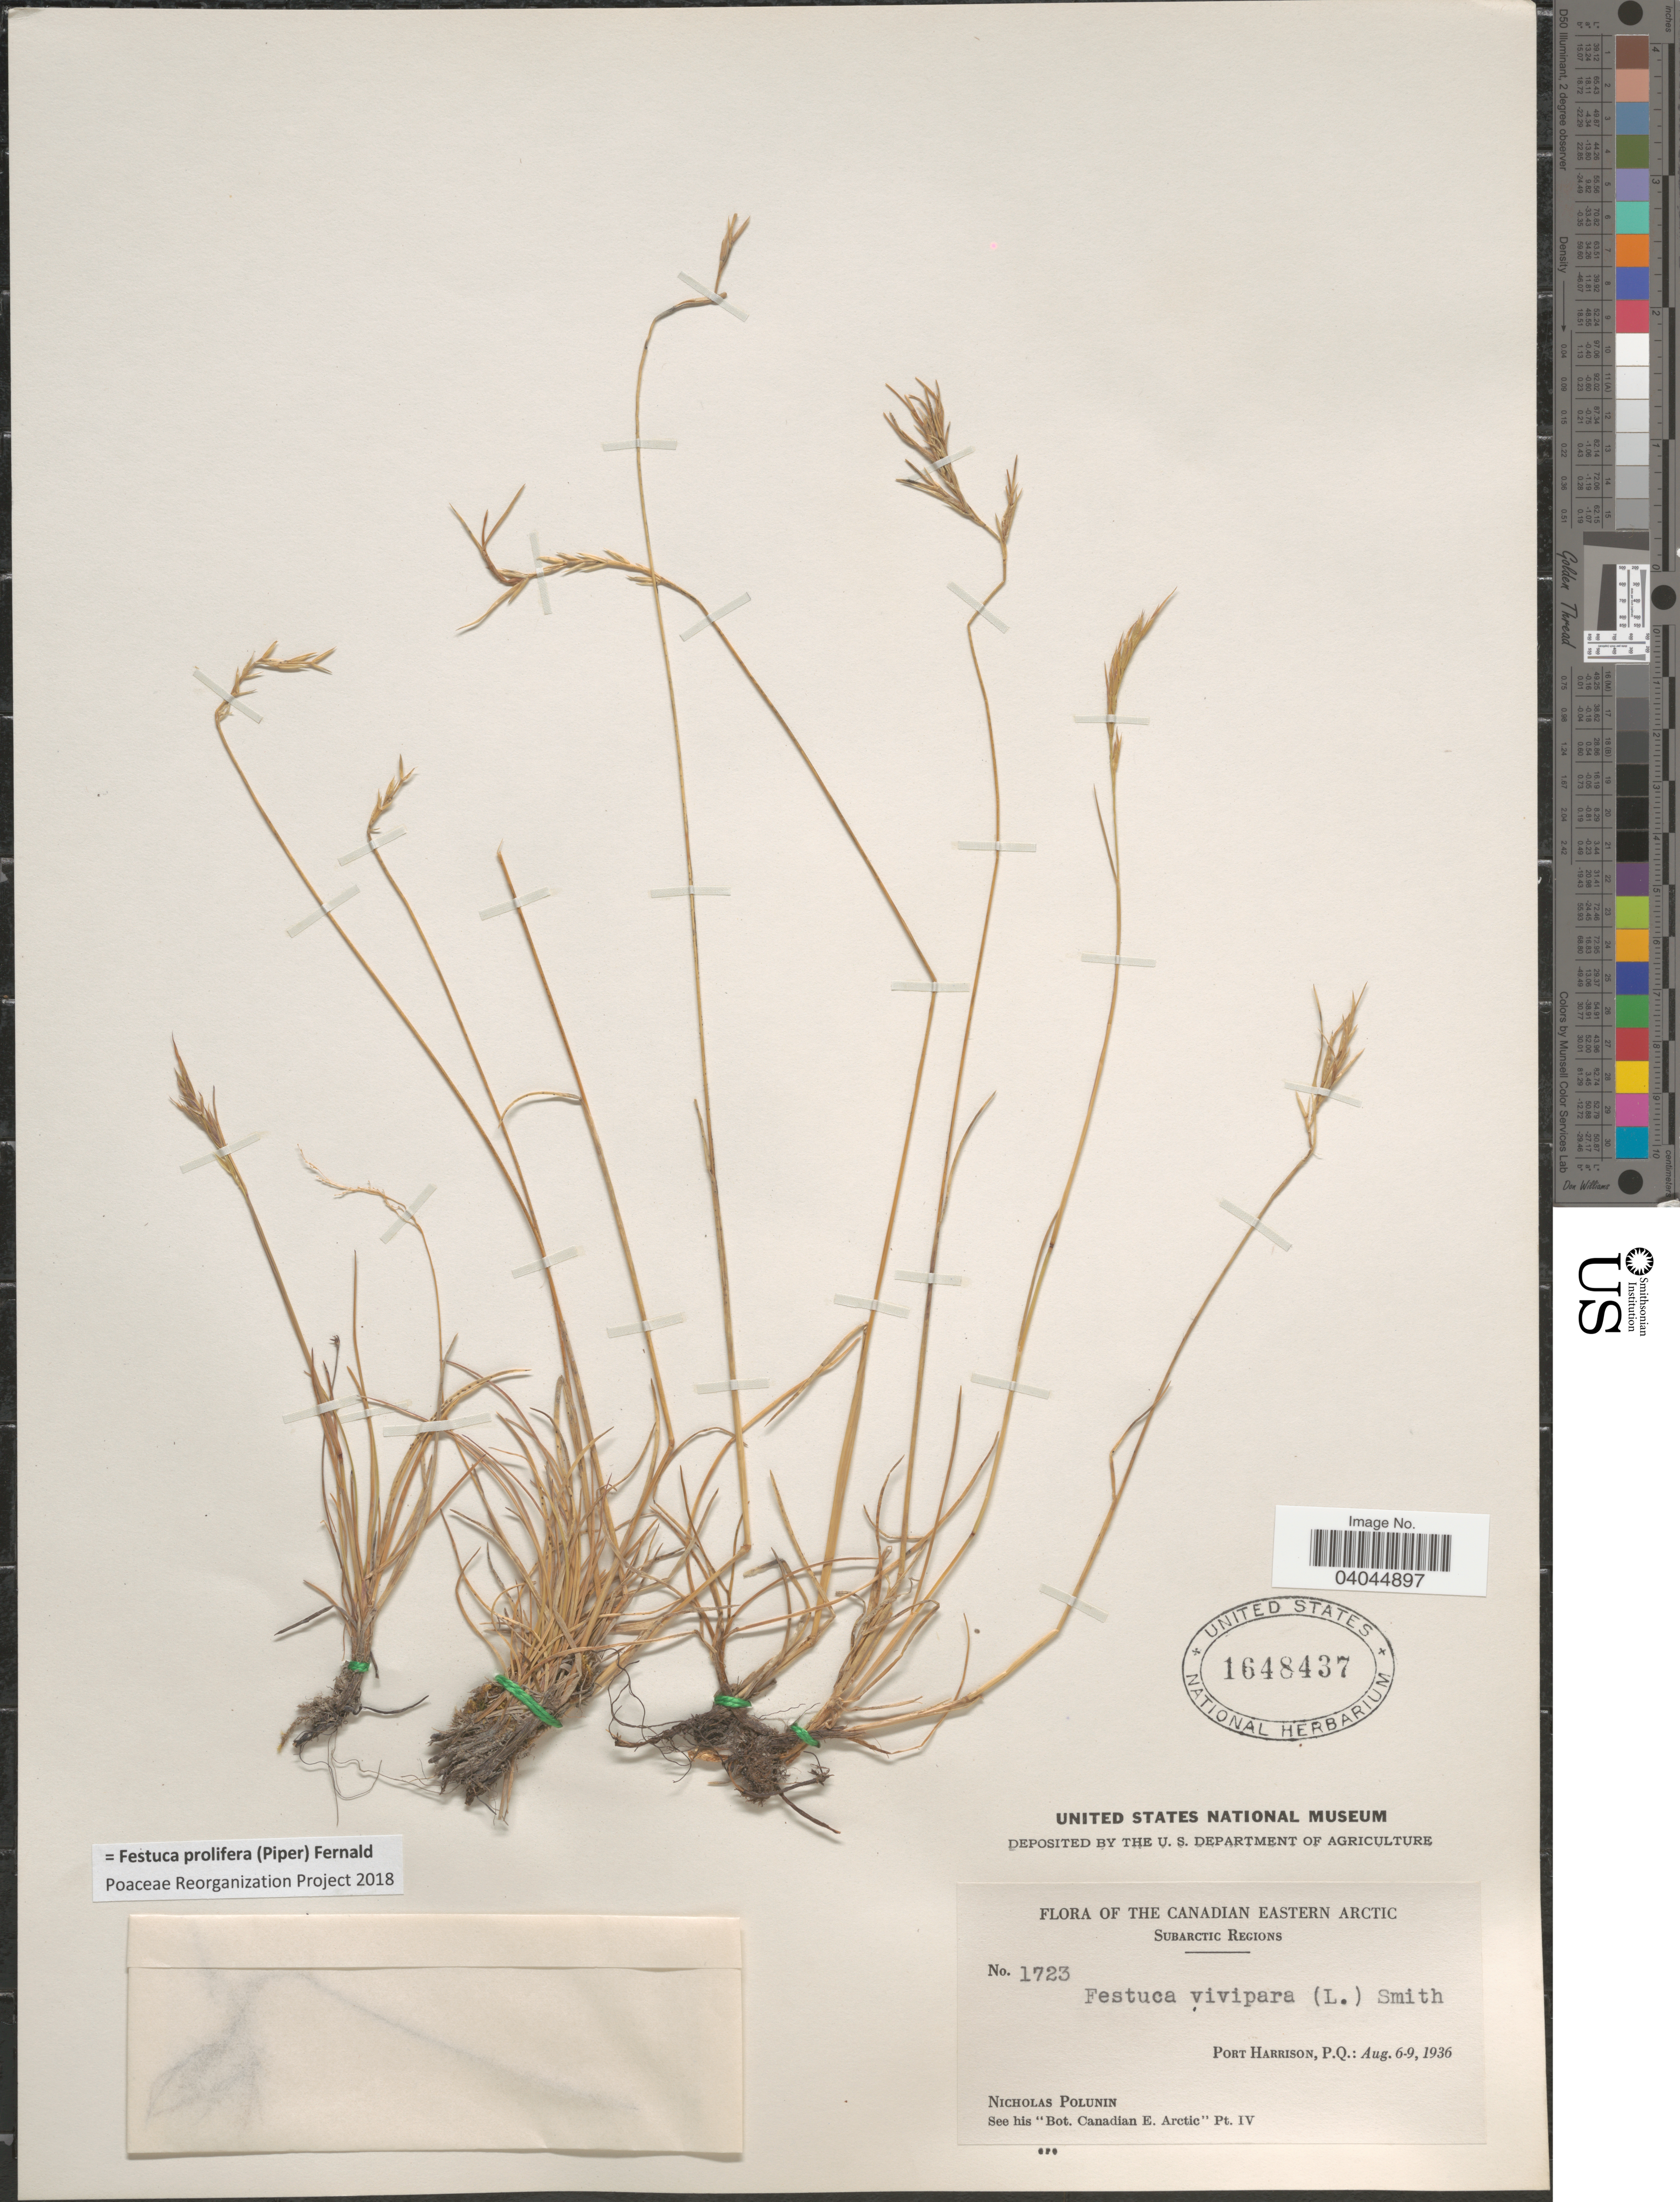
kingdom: Plantae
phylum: Tracheophyta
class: Liliopsida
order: Poales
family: Poaceae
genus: Festuca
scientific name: Festuca prolifera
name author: (Piper) Fernald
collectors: N. V. Polunin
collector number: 1723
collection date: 1936-08-06/1936-08-09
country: Canada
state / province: Quebec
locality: The Canadian Eastern Arctic. Subarctic Regions. Port Harrison, P.Q.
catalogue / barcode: US 1648437